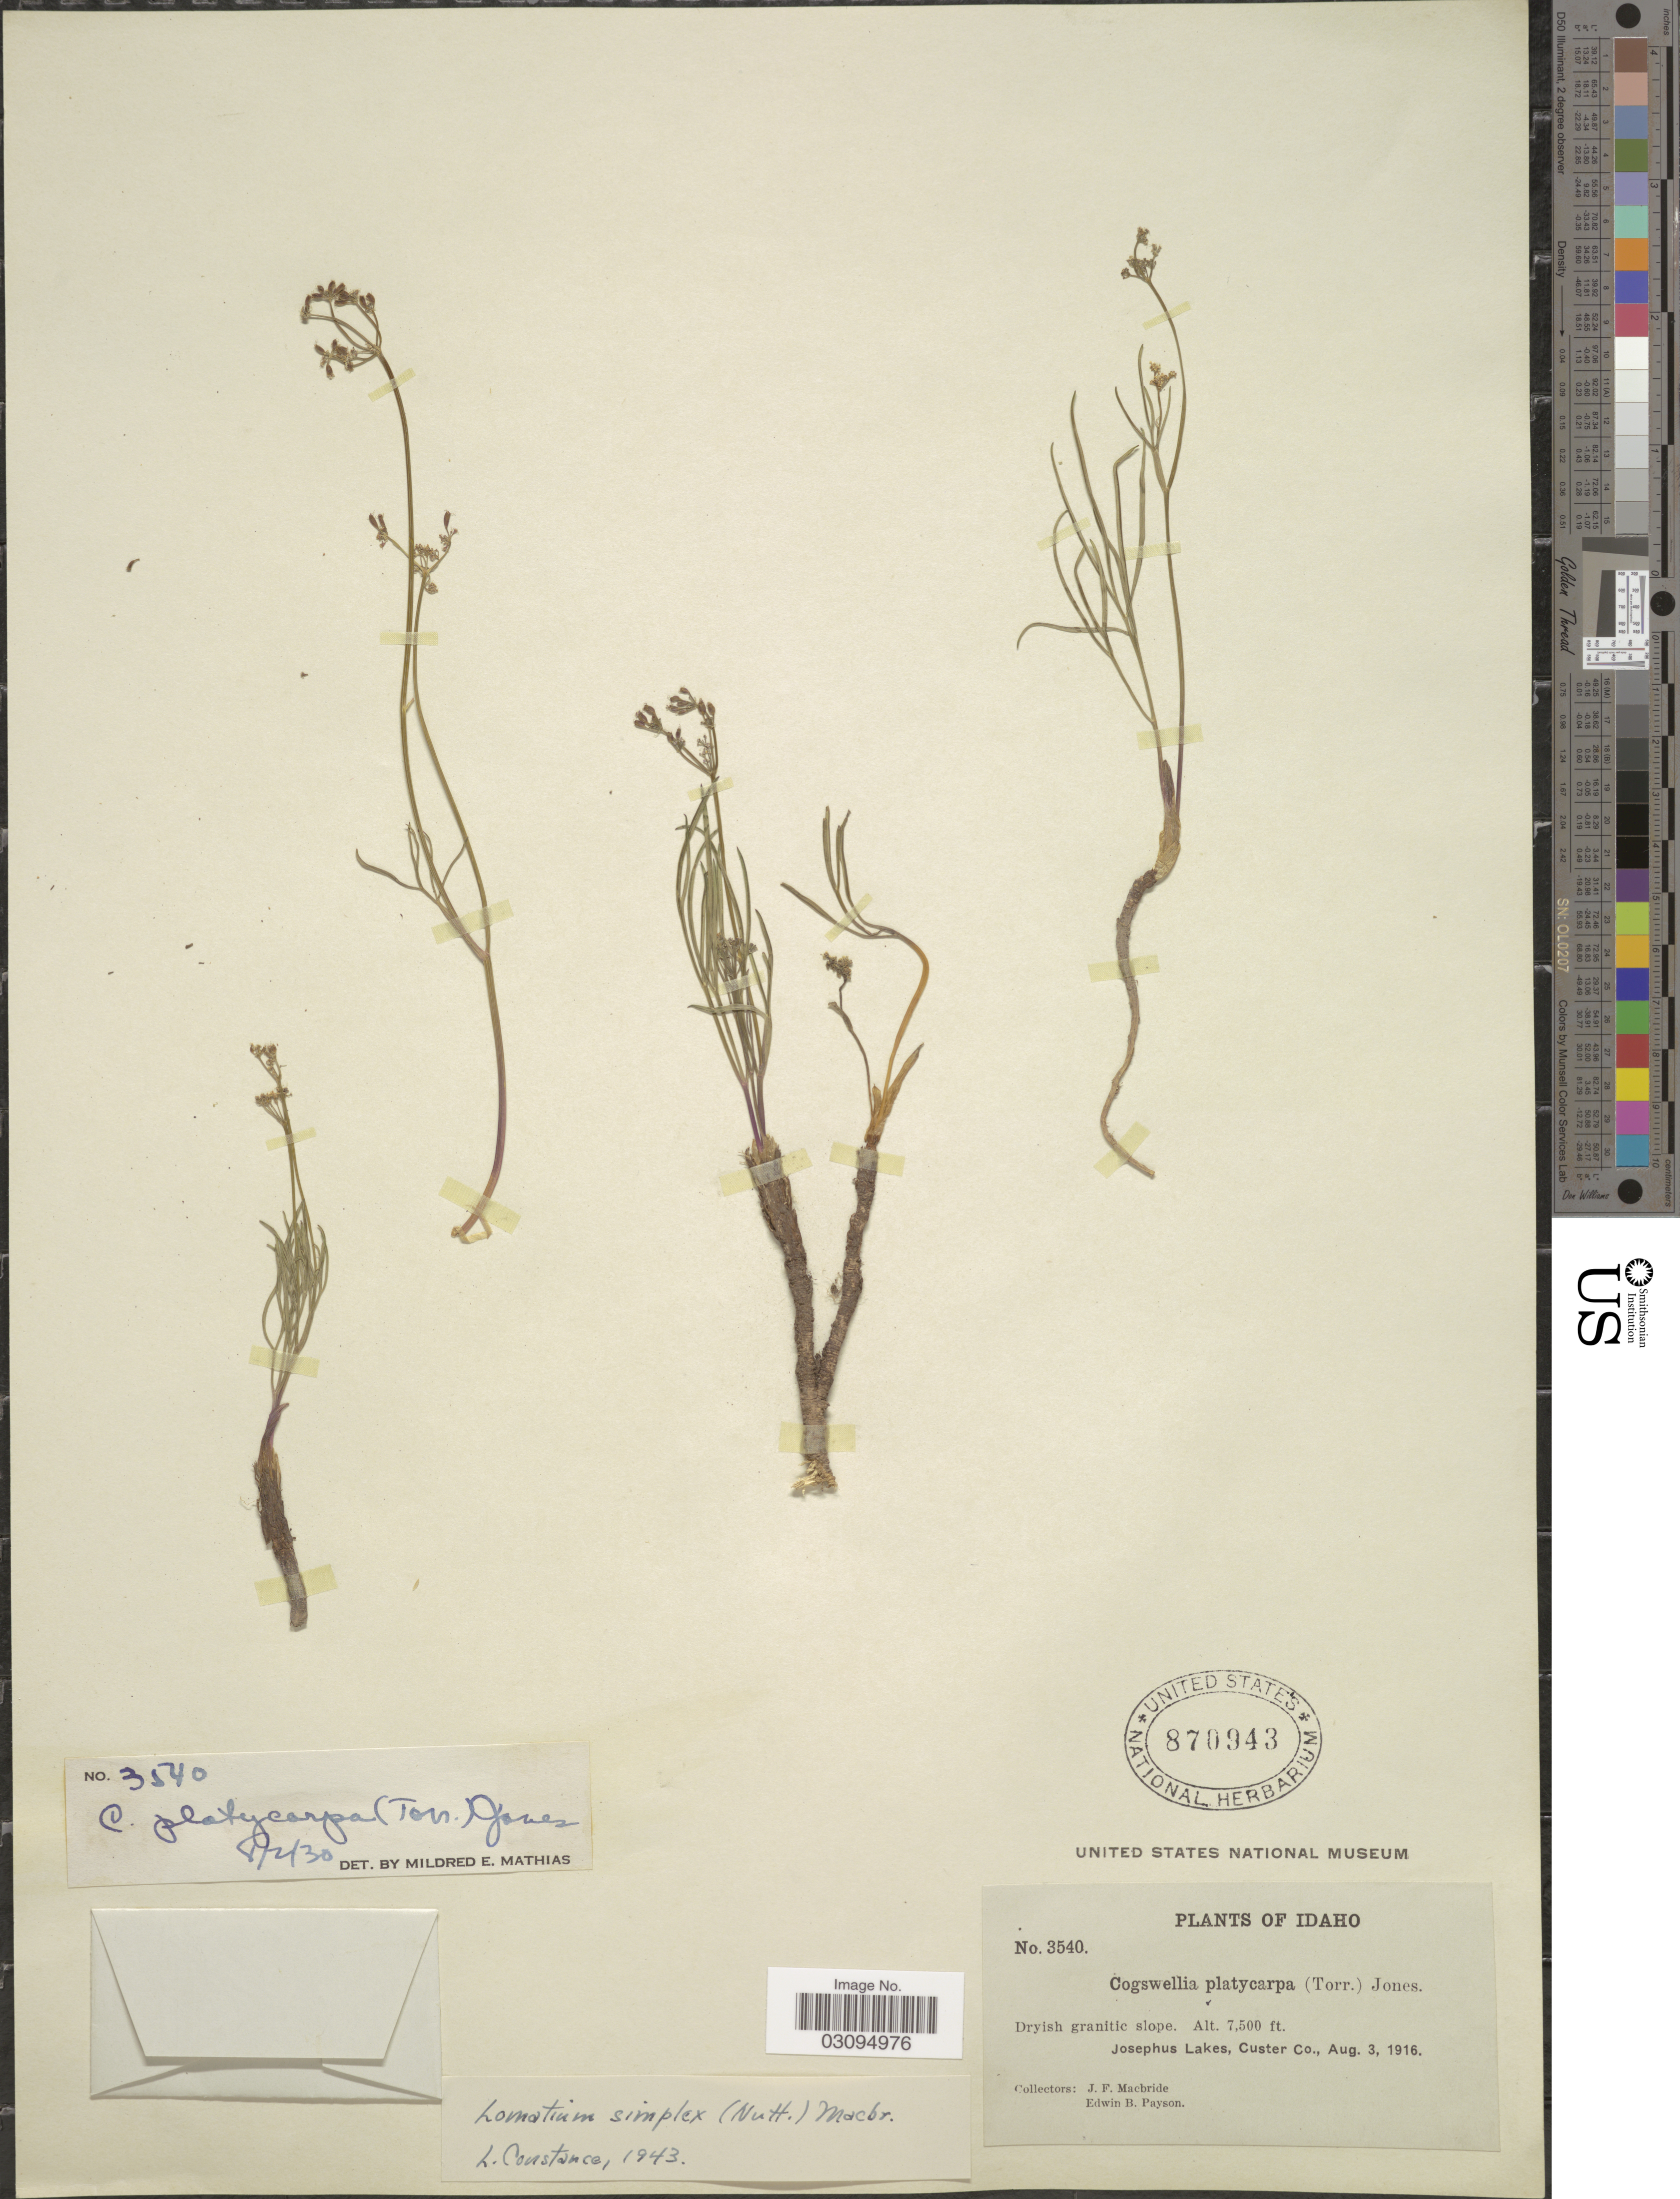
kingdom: Plantae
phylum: Tracheophyta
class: Magnoliopsida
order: Apiales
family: Apiaceae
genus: Lomatium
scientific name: Lomatium simplex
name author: (Nutt. ex S. Watson) J.F. Macbr.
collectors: J. F. Macbride & E. B. Payson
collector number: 3540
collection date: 1916-08-03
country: United States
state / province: Idaho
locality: Josephus Lakes, Custer Co.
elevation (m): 2286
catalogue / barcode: US 870943